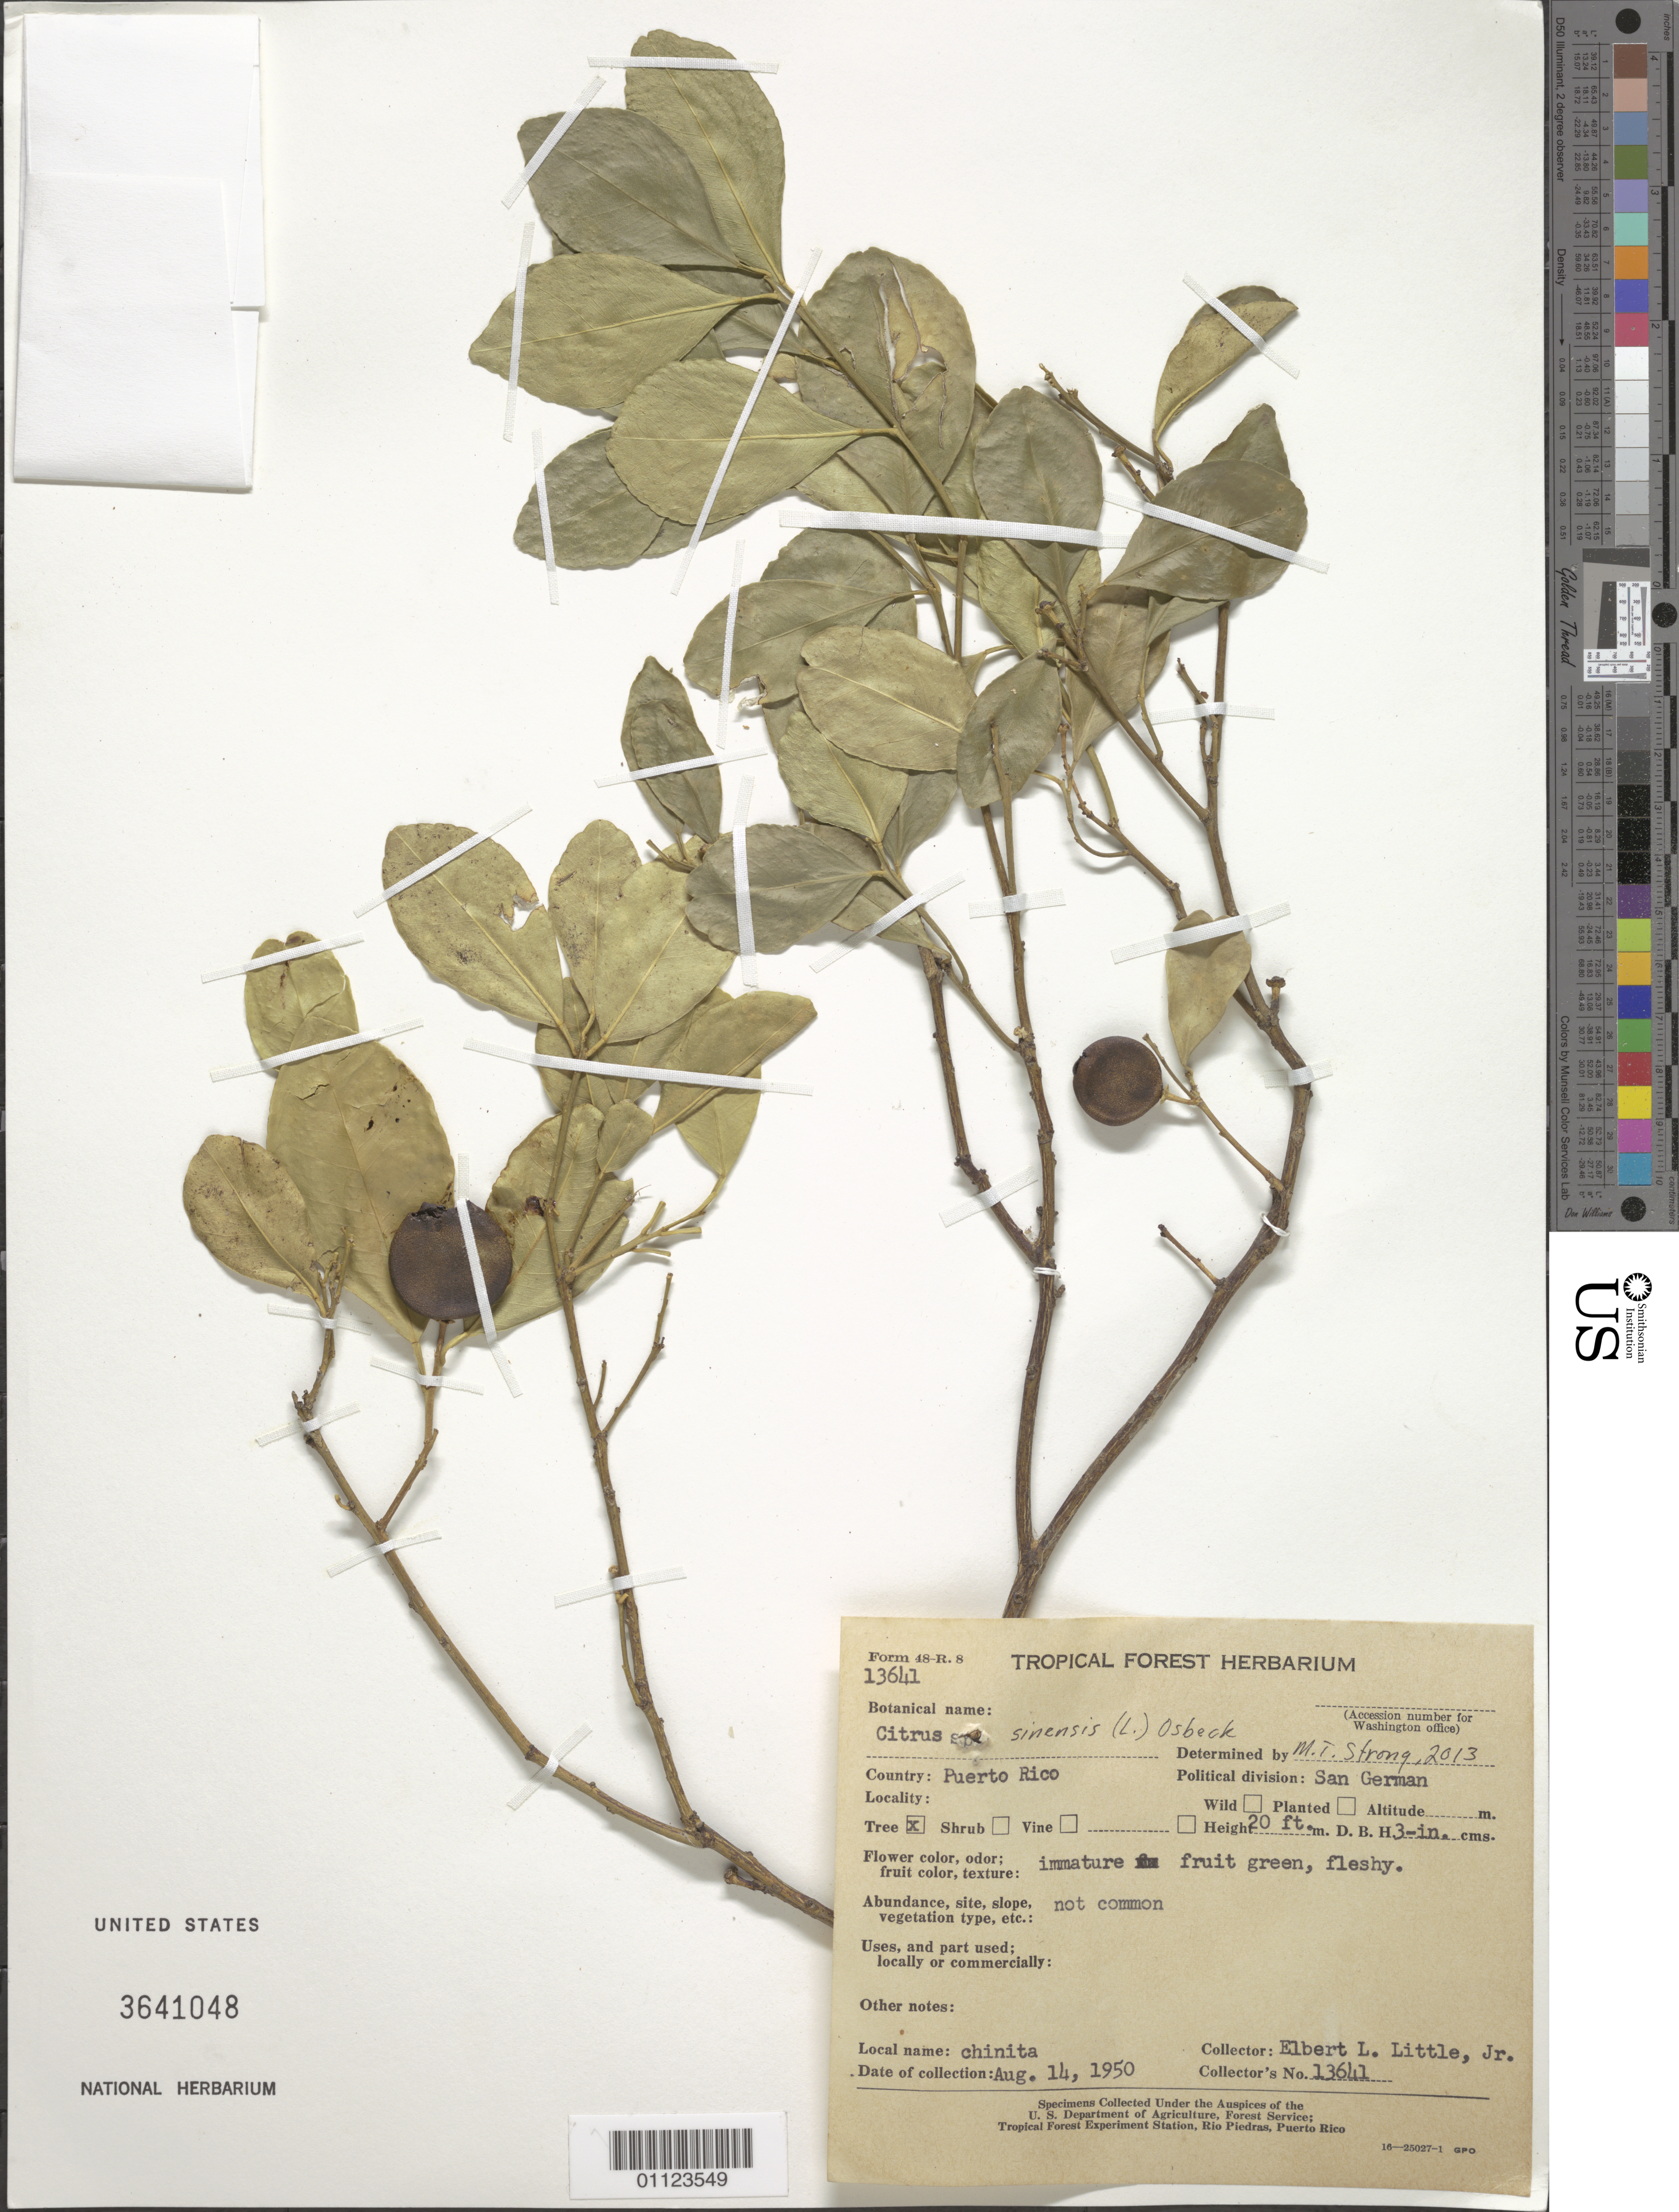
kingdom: Plantae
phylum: Tracheophyta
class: Magnoliopsida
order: Sapindales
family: Rutaceae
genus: Citrus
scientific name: Citrus x sinensis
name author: (L.) Osbeck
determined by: Wagner, W. L.; Strong, M. T.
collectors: E. L. Little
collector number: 13641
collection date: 1950-08-14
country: Puerto Rico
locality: San Germán.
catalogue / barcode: US 3641048